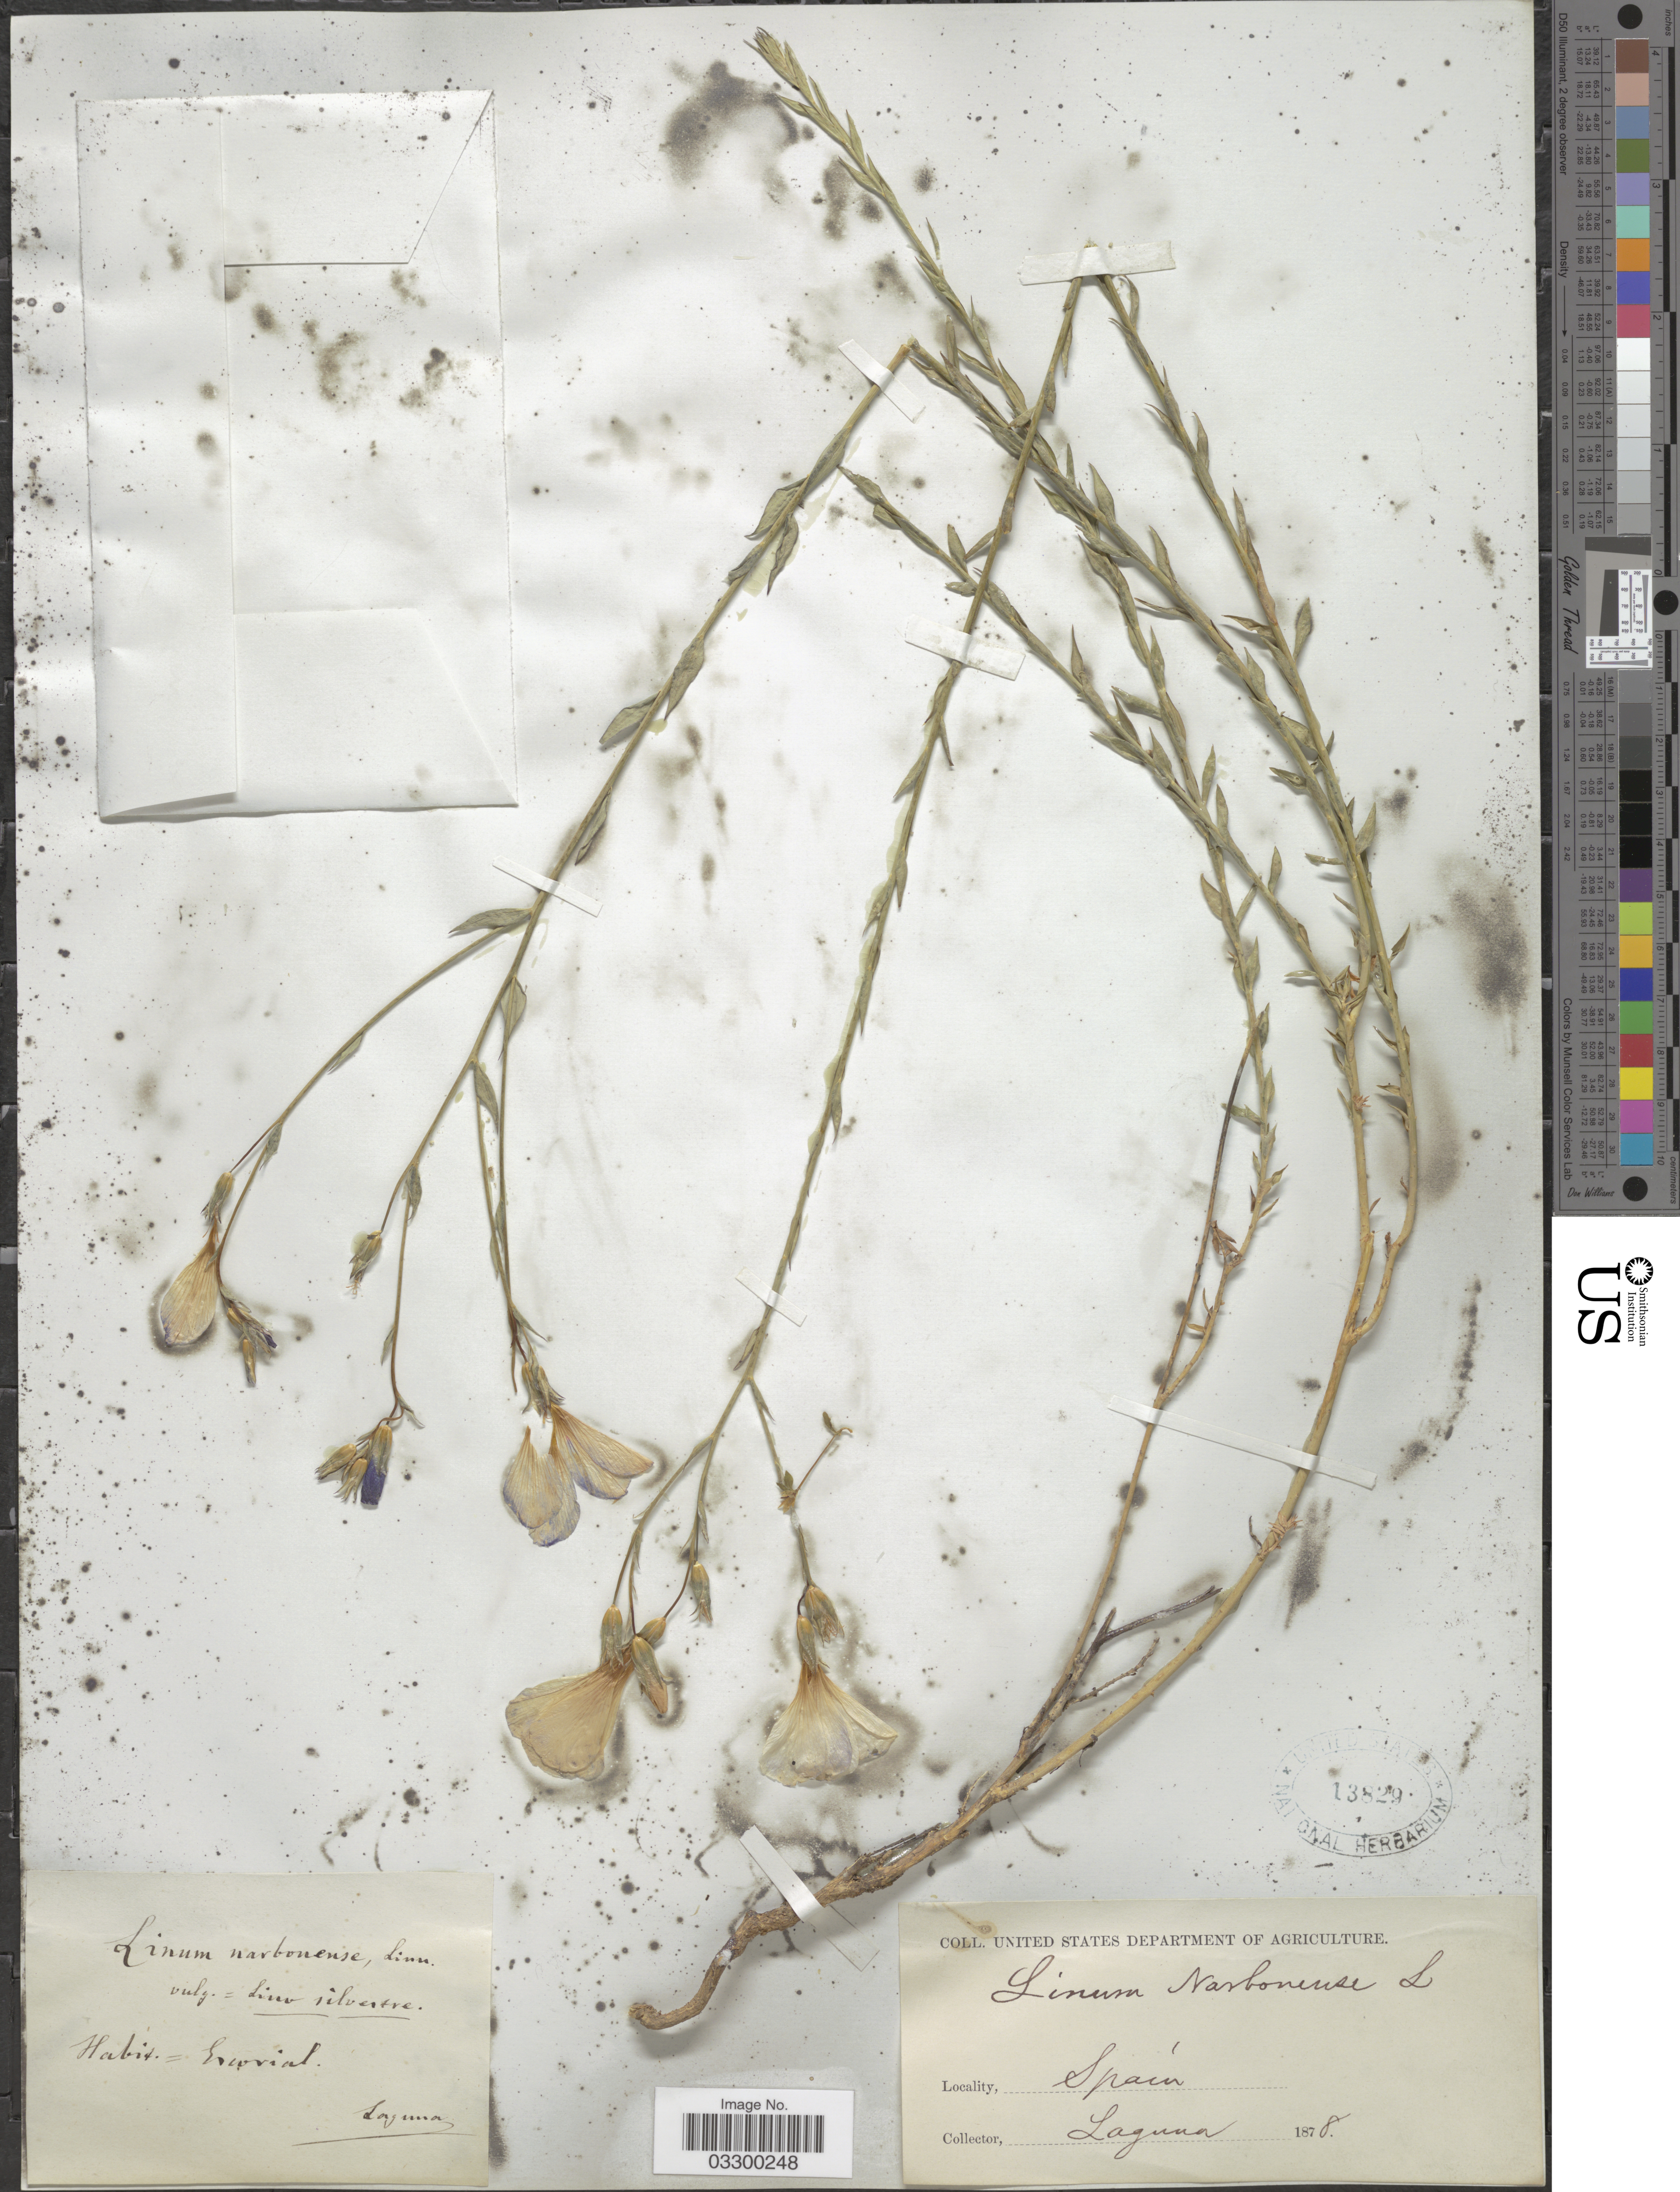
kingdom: Plantae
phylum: Tracheophyta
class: Magnoliopsida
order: Malpighiales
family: Linaceae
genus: Linum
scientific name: Linum narbonense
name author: L.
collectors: -. Laguna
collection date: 1878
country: Spain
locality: Escorial.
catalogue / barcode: US 13829